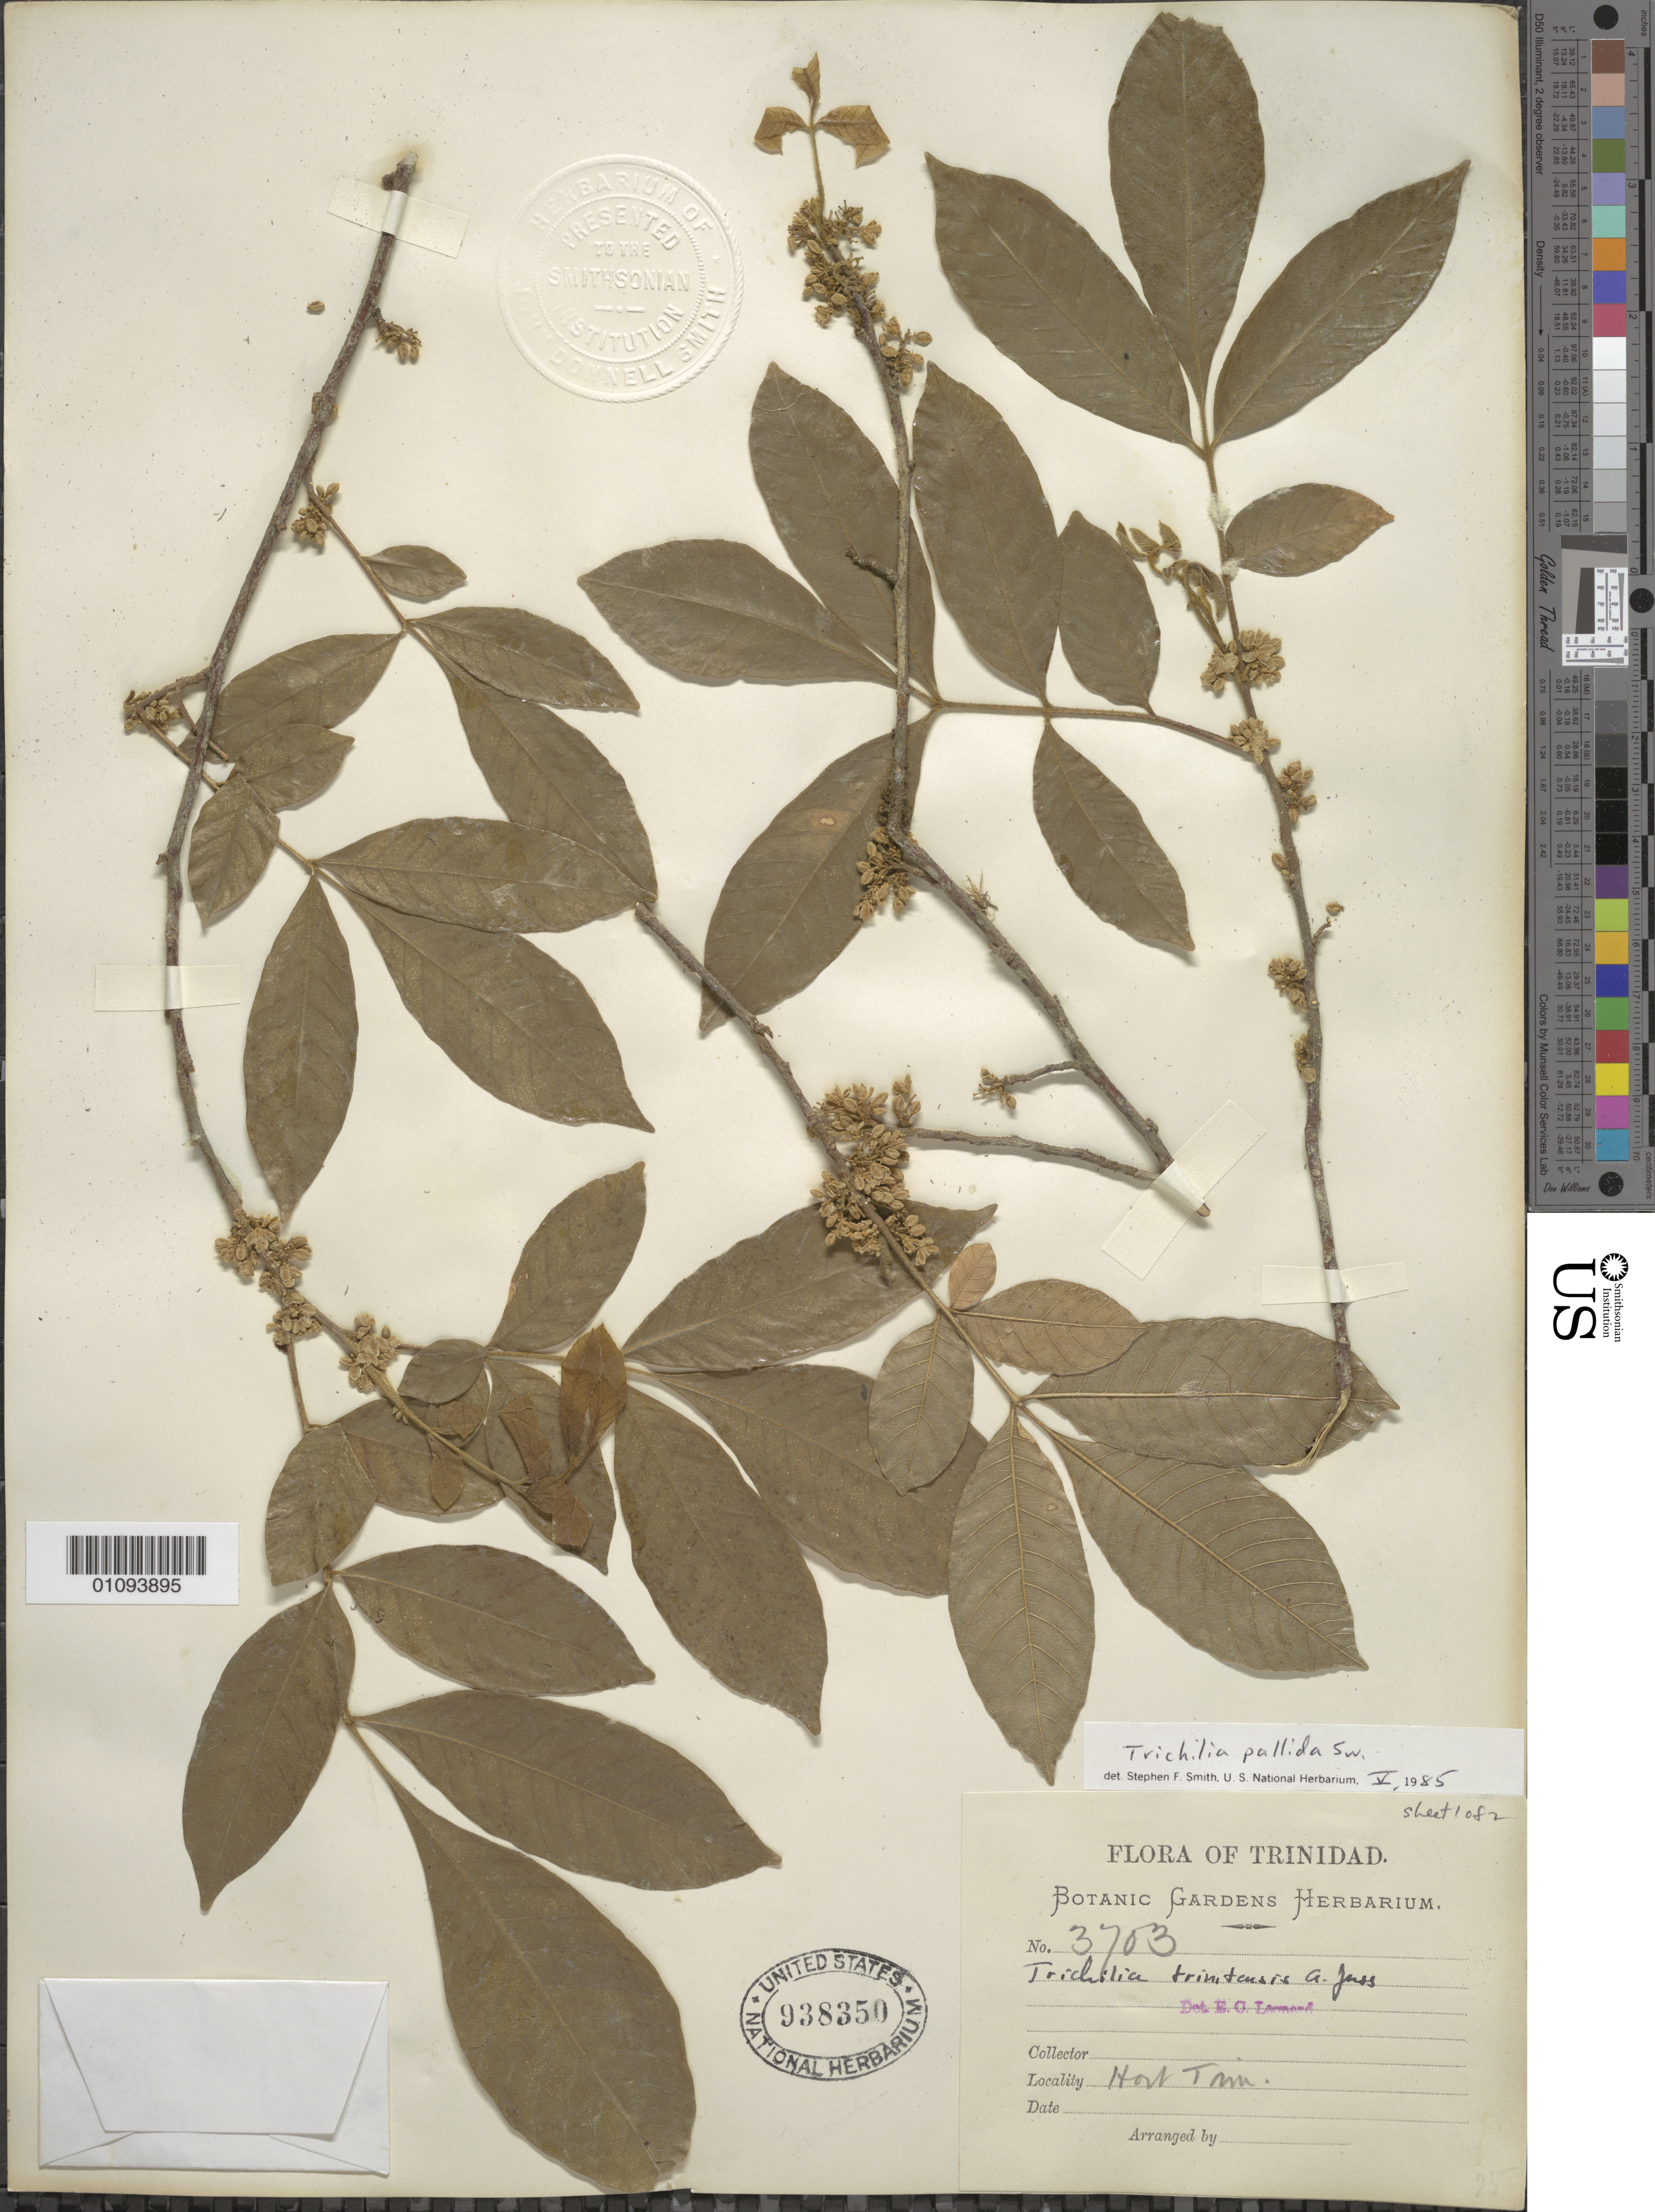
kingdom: Plantae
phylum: Tracheophyta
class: Magnoliopsida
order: Sapindales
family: Meliaceae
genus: Trichilia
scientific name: Trichilia pallida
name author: Sw.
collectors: Botanic Gardens Herbarium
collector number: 3703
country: Trinidad and Tobago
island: Trinidad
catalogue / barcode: US 938350